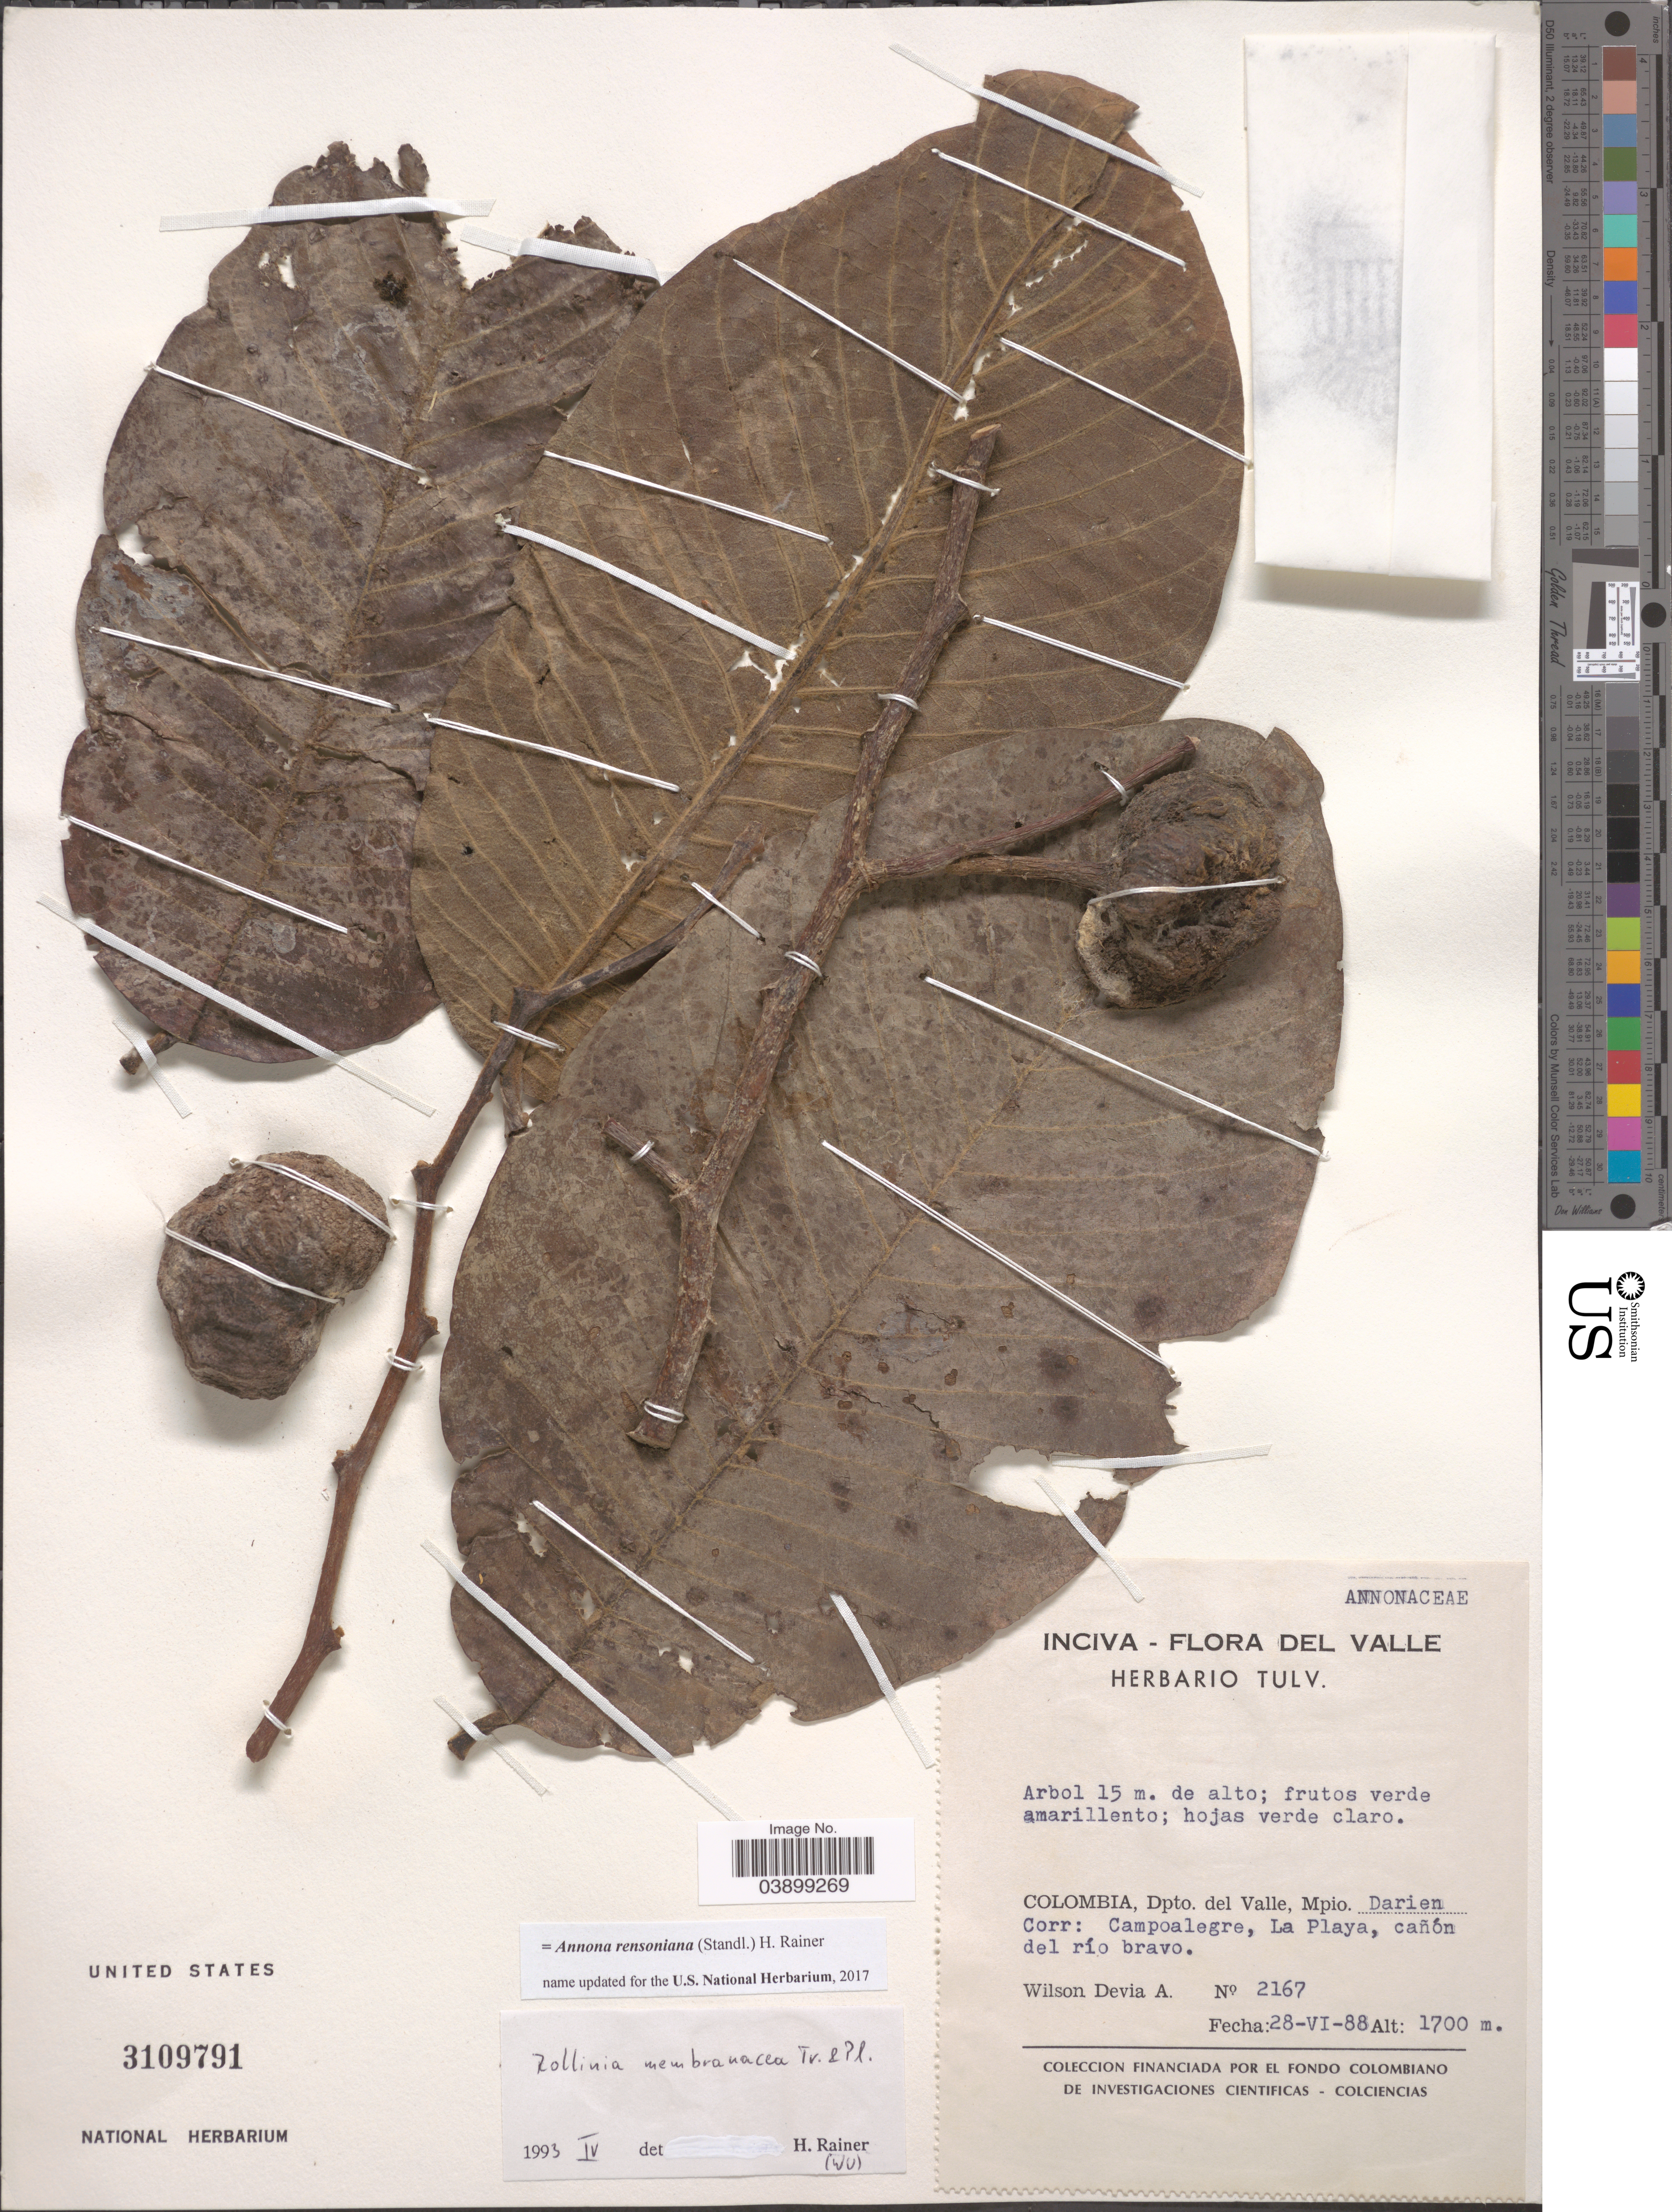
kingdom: Plantae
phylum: Tracheophyta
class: Magnoliopsida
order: Magnoliales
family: Annonaceae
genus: Annona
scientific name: Annona rensoniana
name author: (Standl.) H. Rainer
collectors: W. Devia A.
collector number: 2167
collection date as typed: Transcribed d/m/y: 28/6/88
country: Colombia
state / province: Valle del Cauca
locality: Dpto. del Valle, Mpio. Darien Corr: Campoalegre, La Playa, cañon del río bravo.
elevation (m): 1700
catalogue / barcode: US 3109791